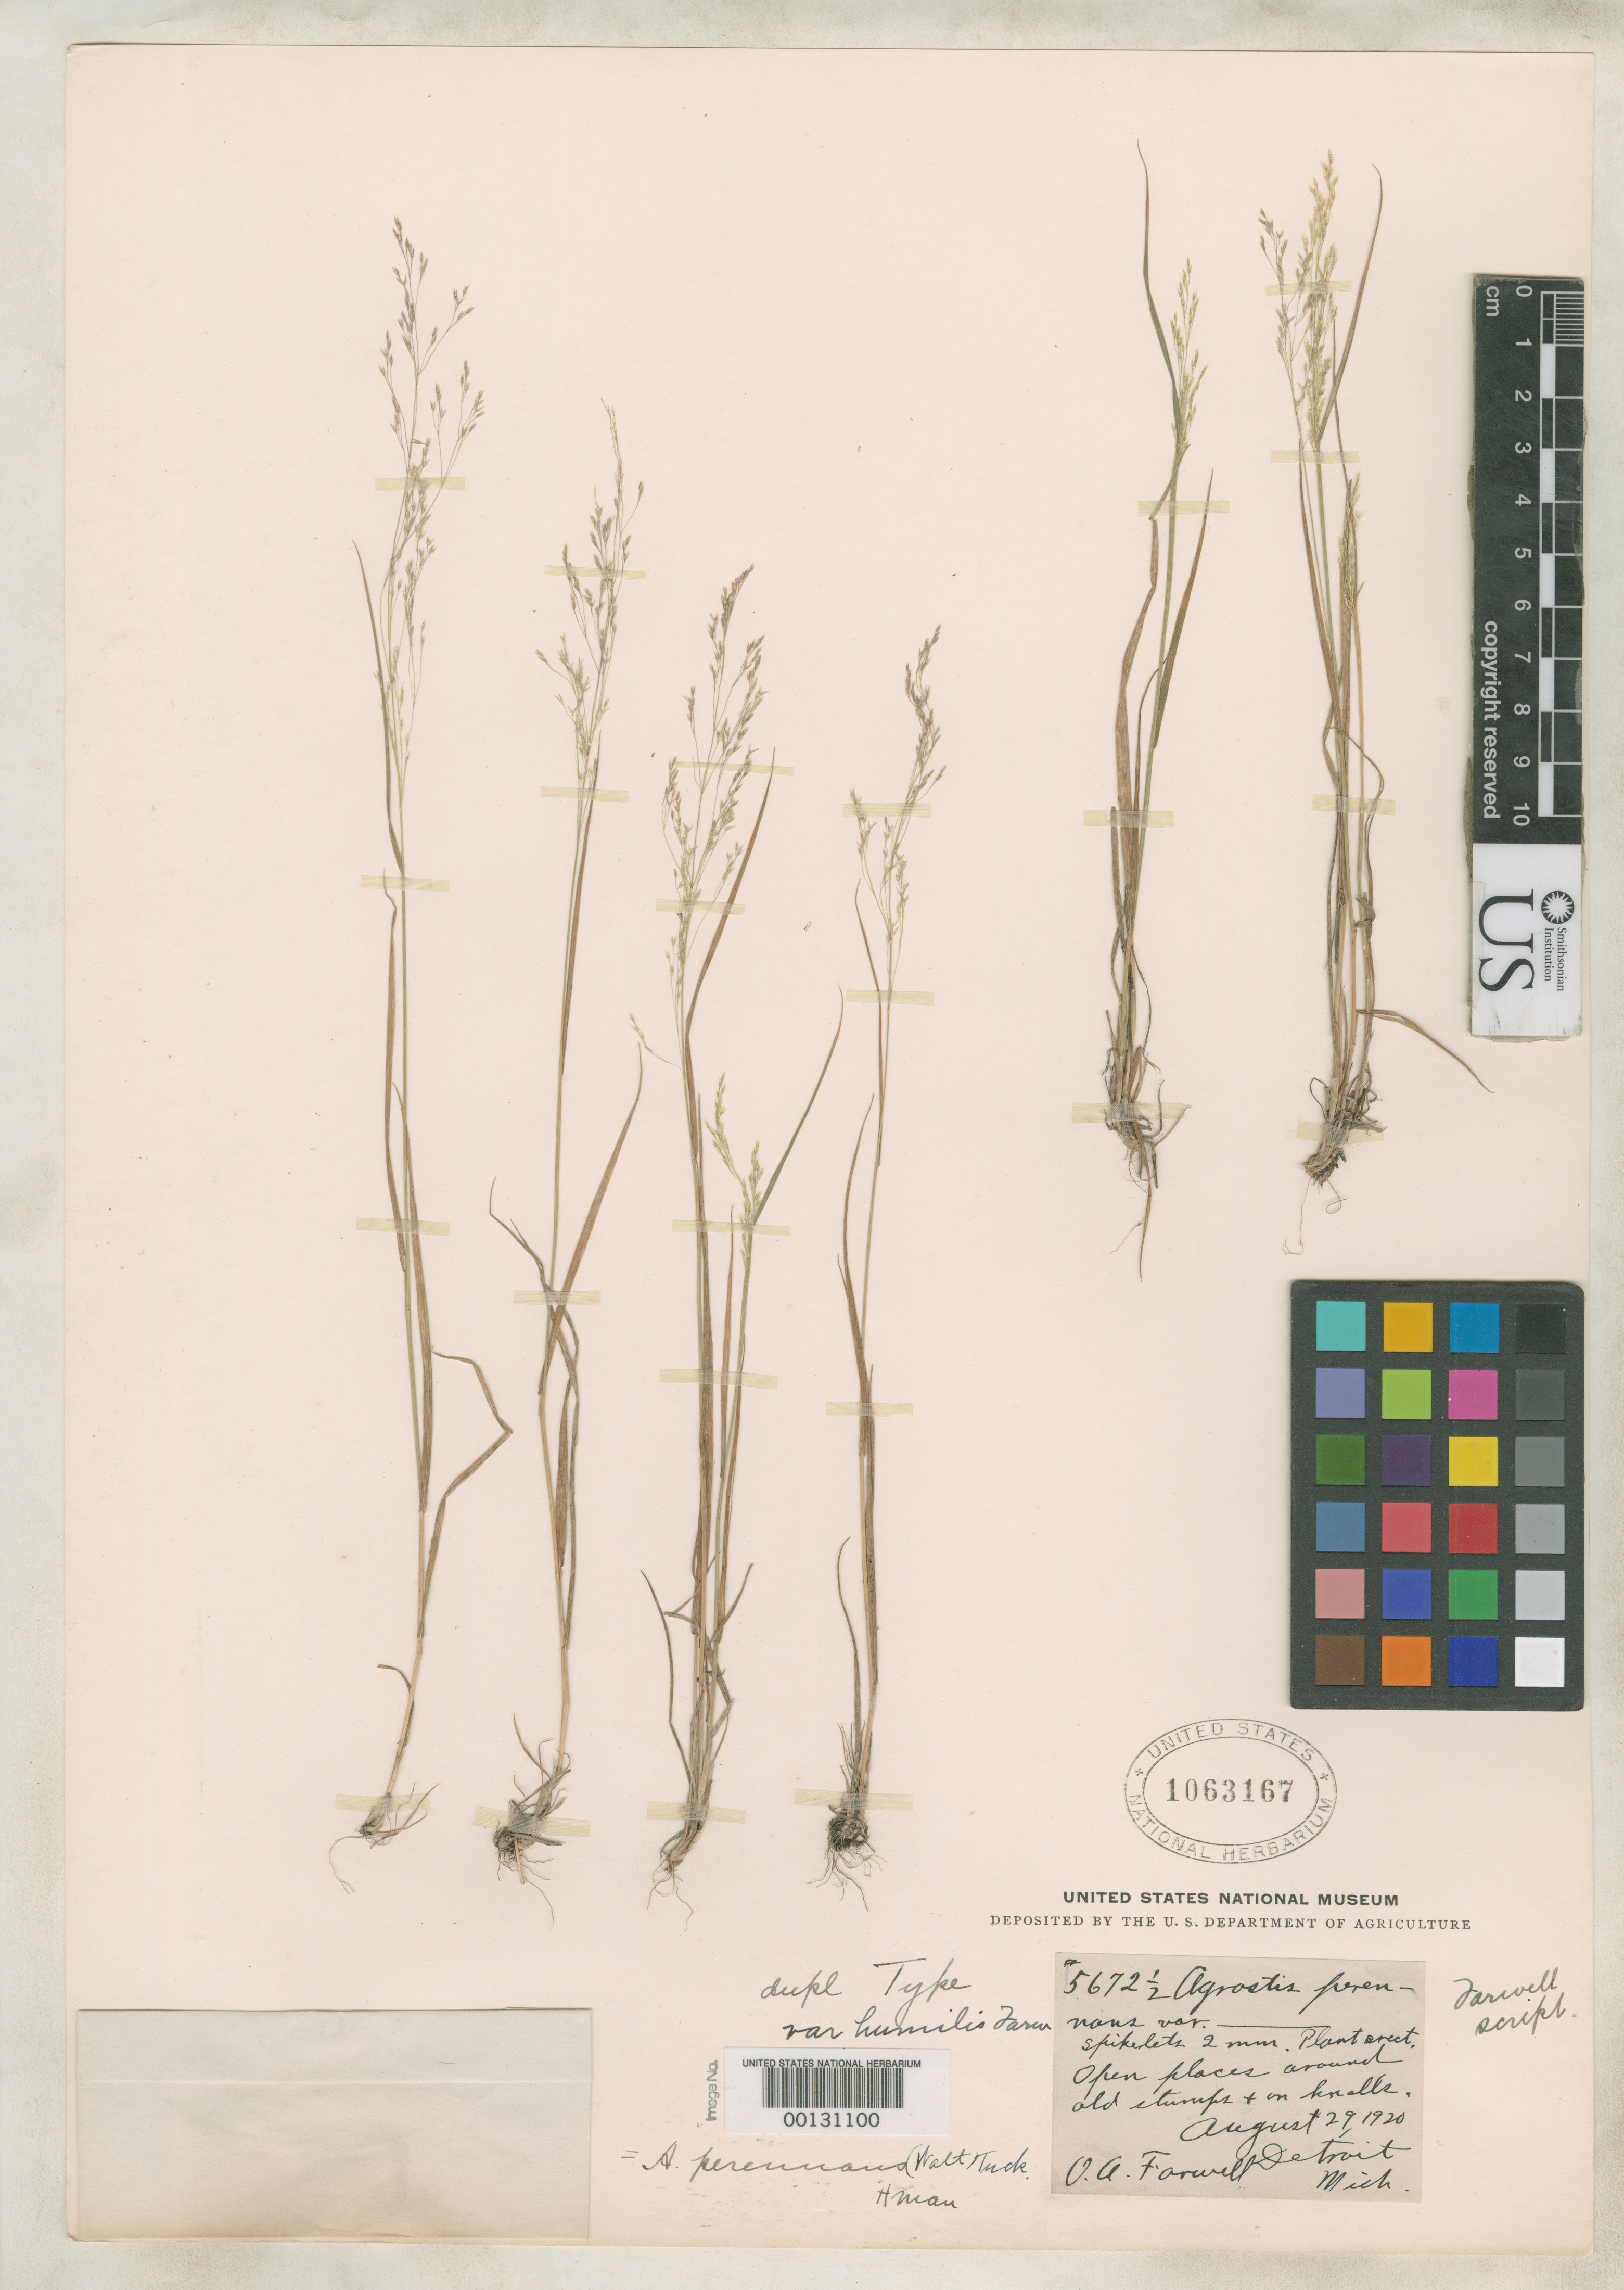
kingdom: Plantae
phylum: Tracheophyta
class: Liliopsida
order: Poales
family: Poaceae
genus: Agrostis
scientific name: Agrostis perennans var. humilis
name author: Farw.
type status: Isotype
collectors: O. Farwell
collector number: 5672-1/2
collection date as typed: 29 Aug 1920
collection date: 1920-08-29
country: United States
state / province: Michigan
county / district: Wayne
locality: Detroit.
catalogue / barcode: US 1063167